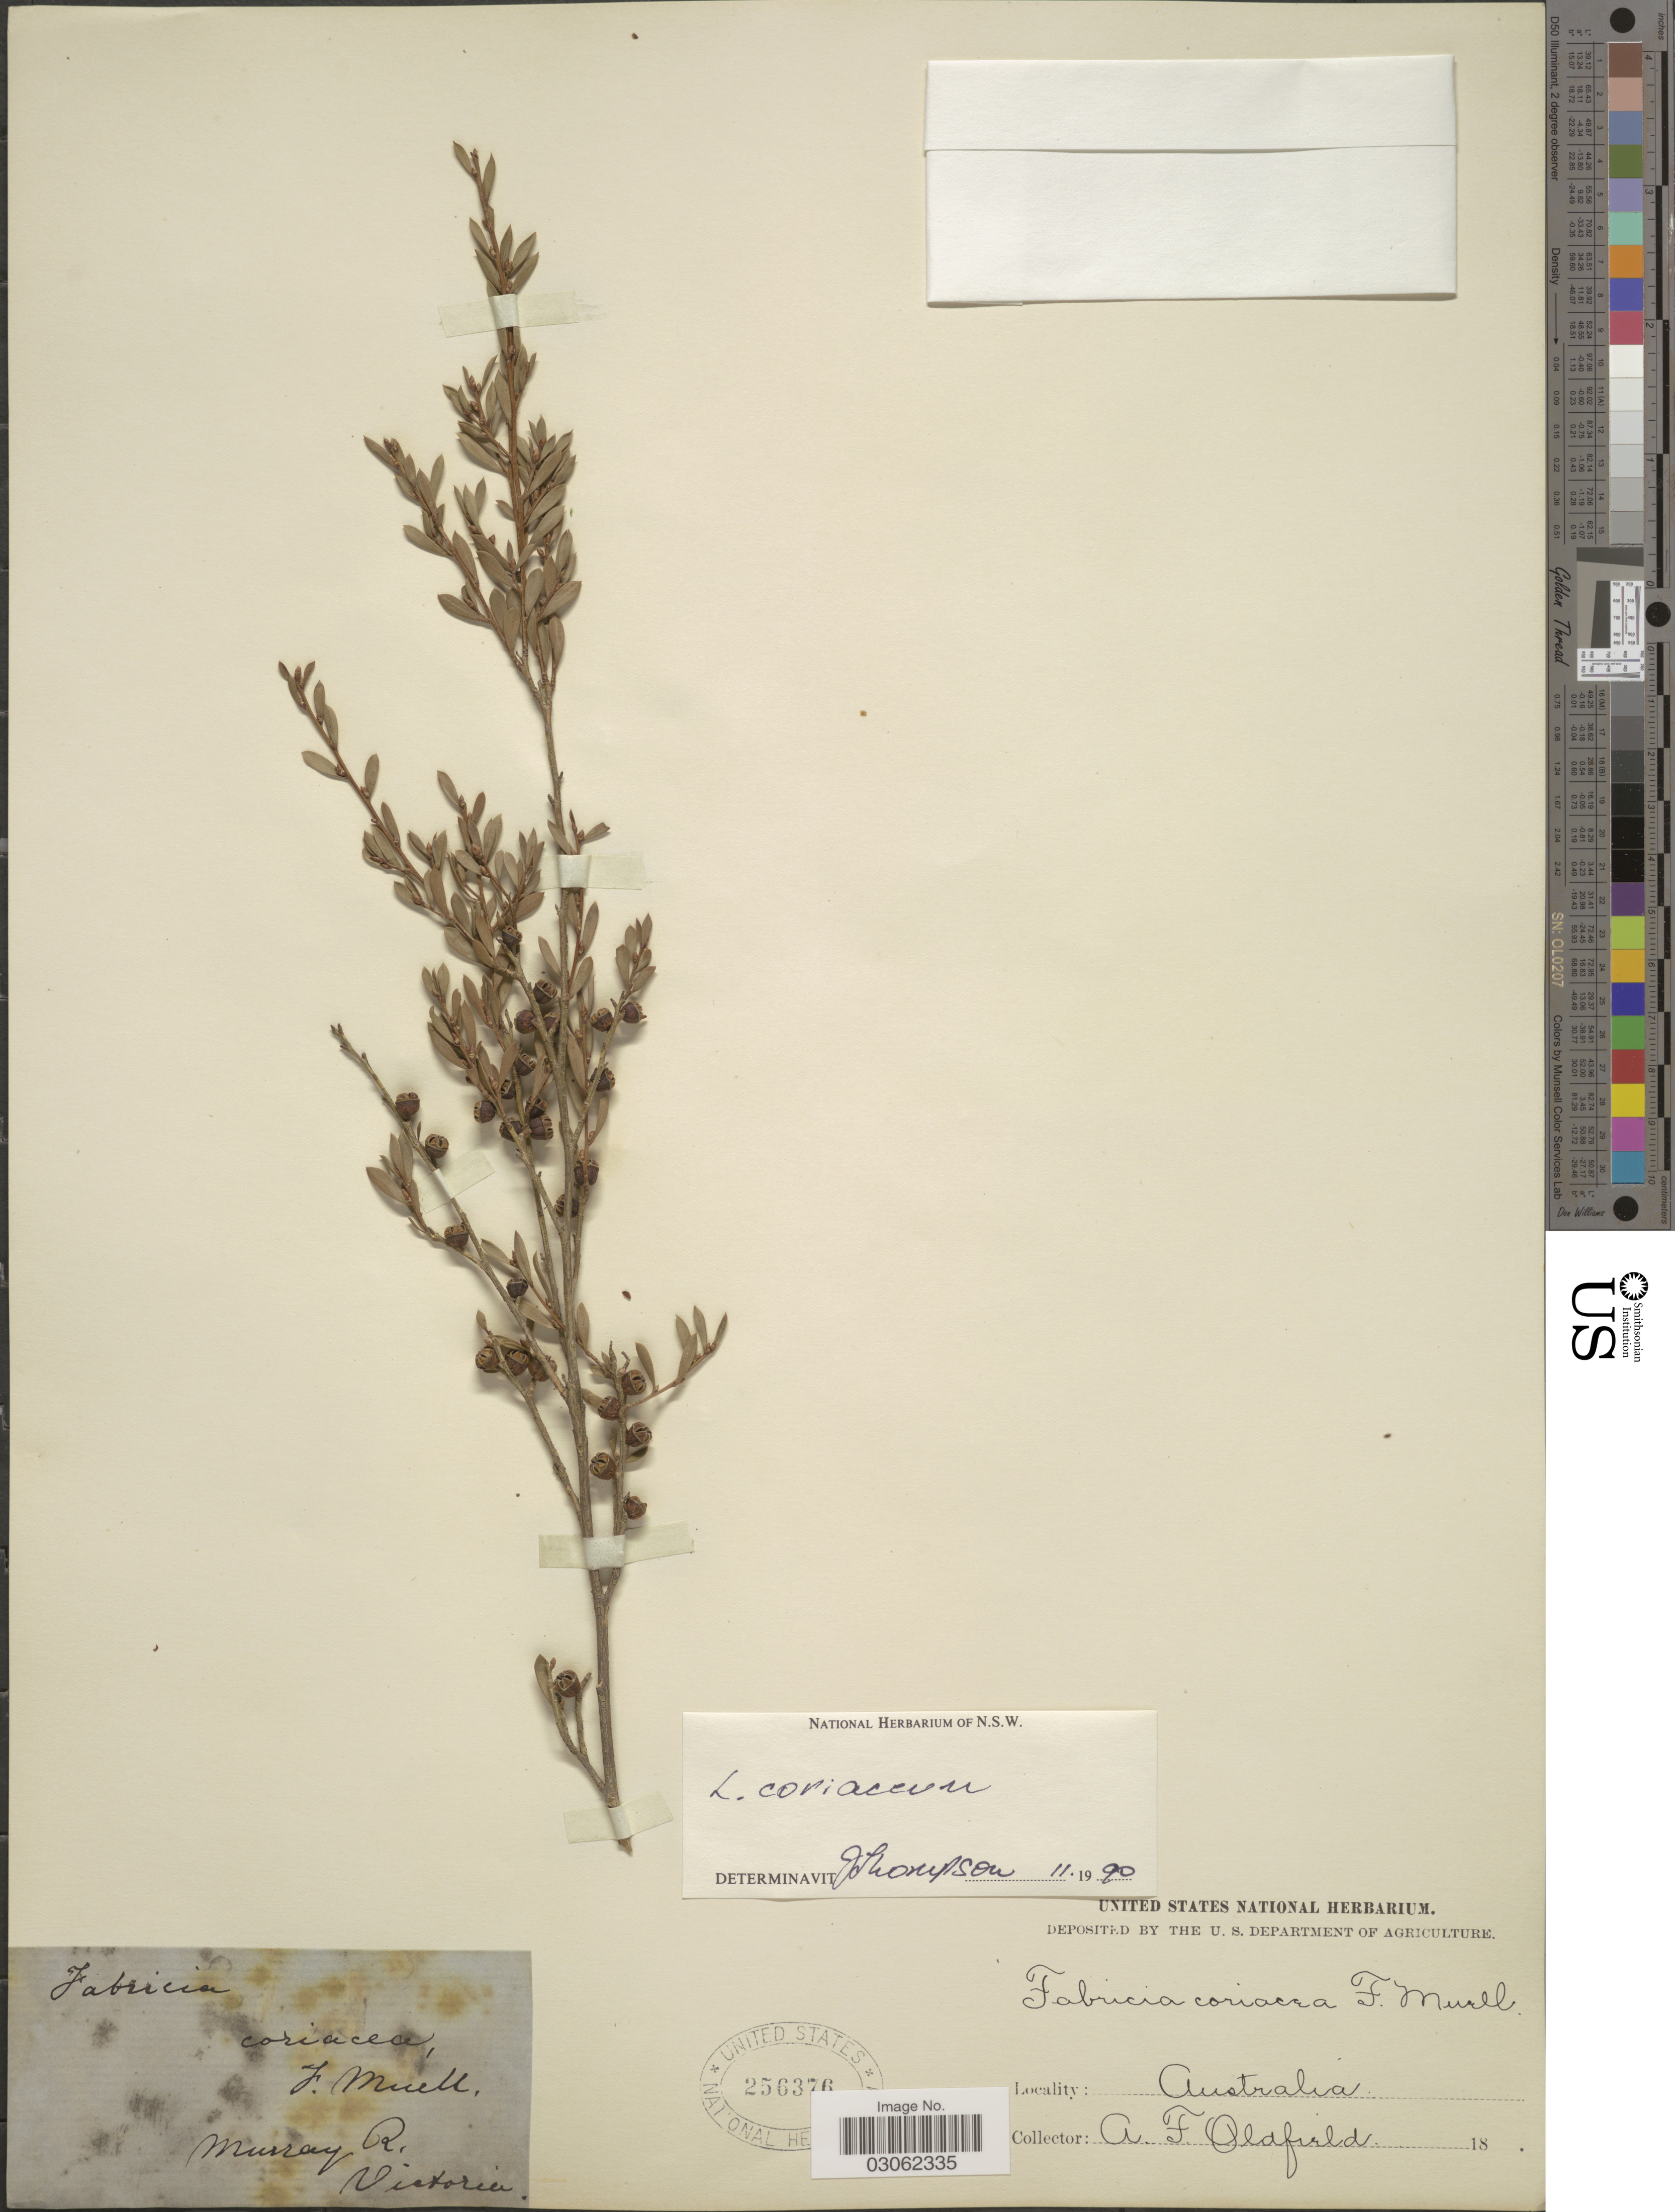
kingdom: Plantae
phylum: Tracheophyta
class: Magnoliopsida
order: Myrtales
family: Myrtaceae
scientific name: Gaudium coriaceum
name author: (F. Muell.) P.G. Wilson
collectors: A. Oldfield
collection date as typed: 18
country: Australia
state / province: Victoria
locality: Murray R. Victoria.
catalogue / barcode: US 256376